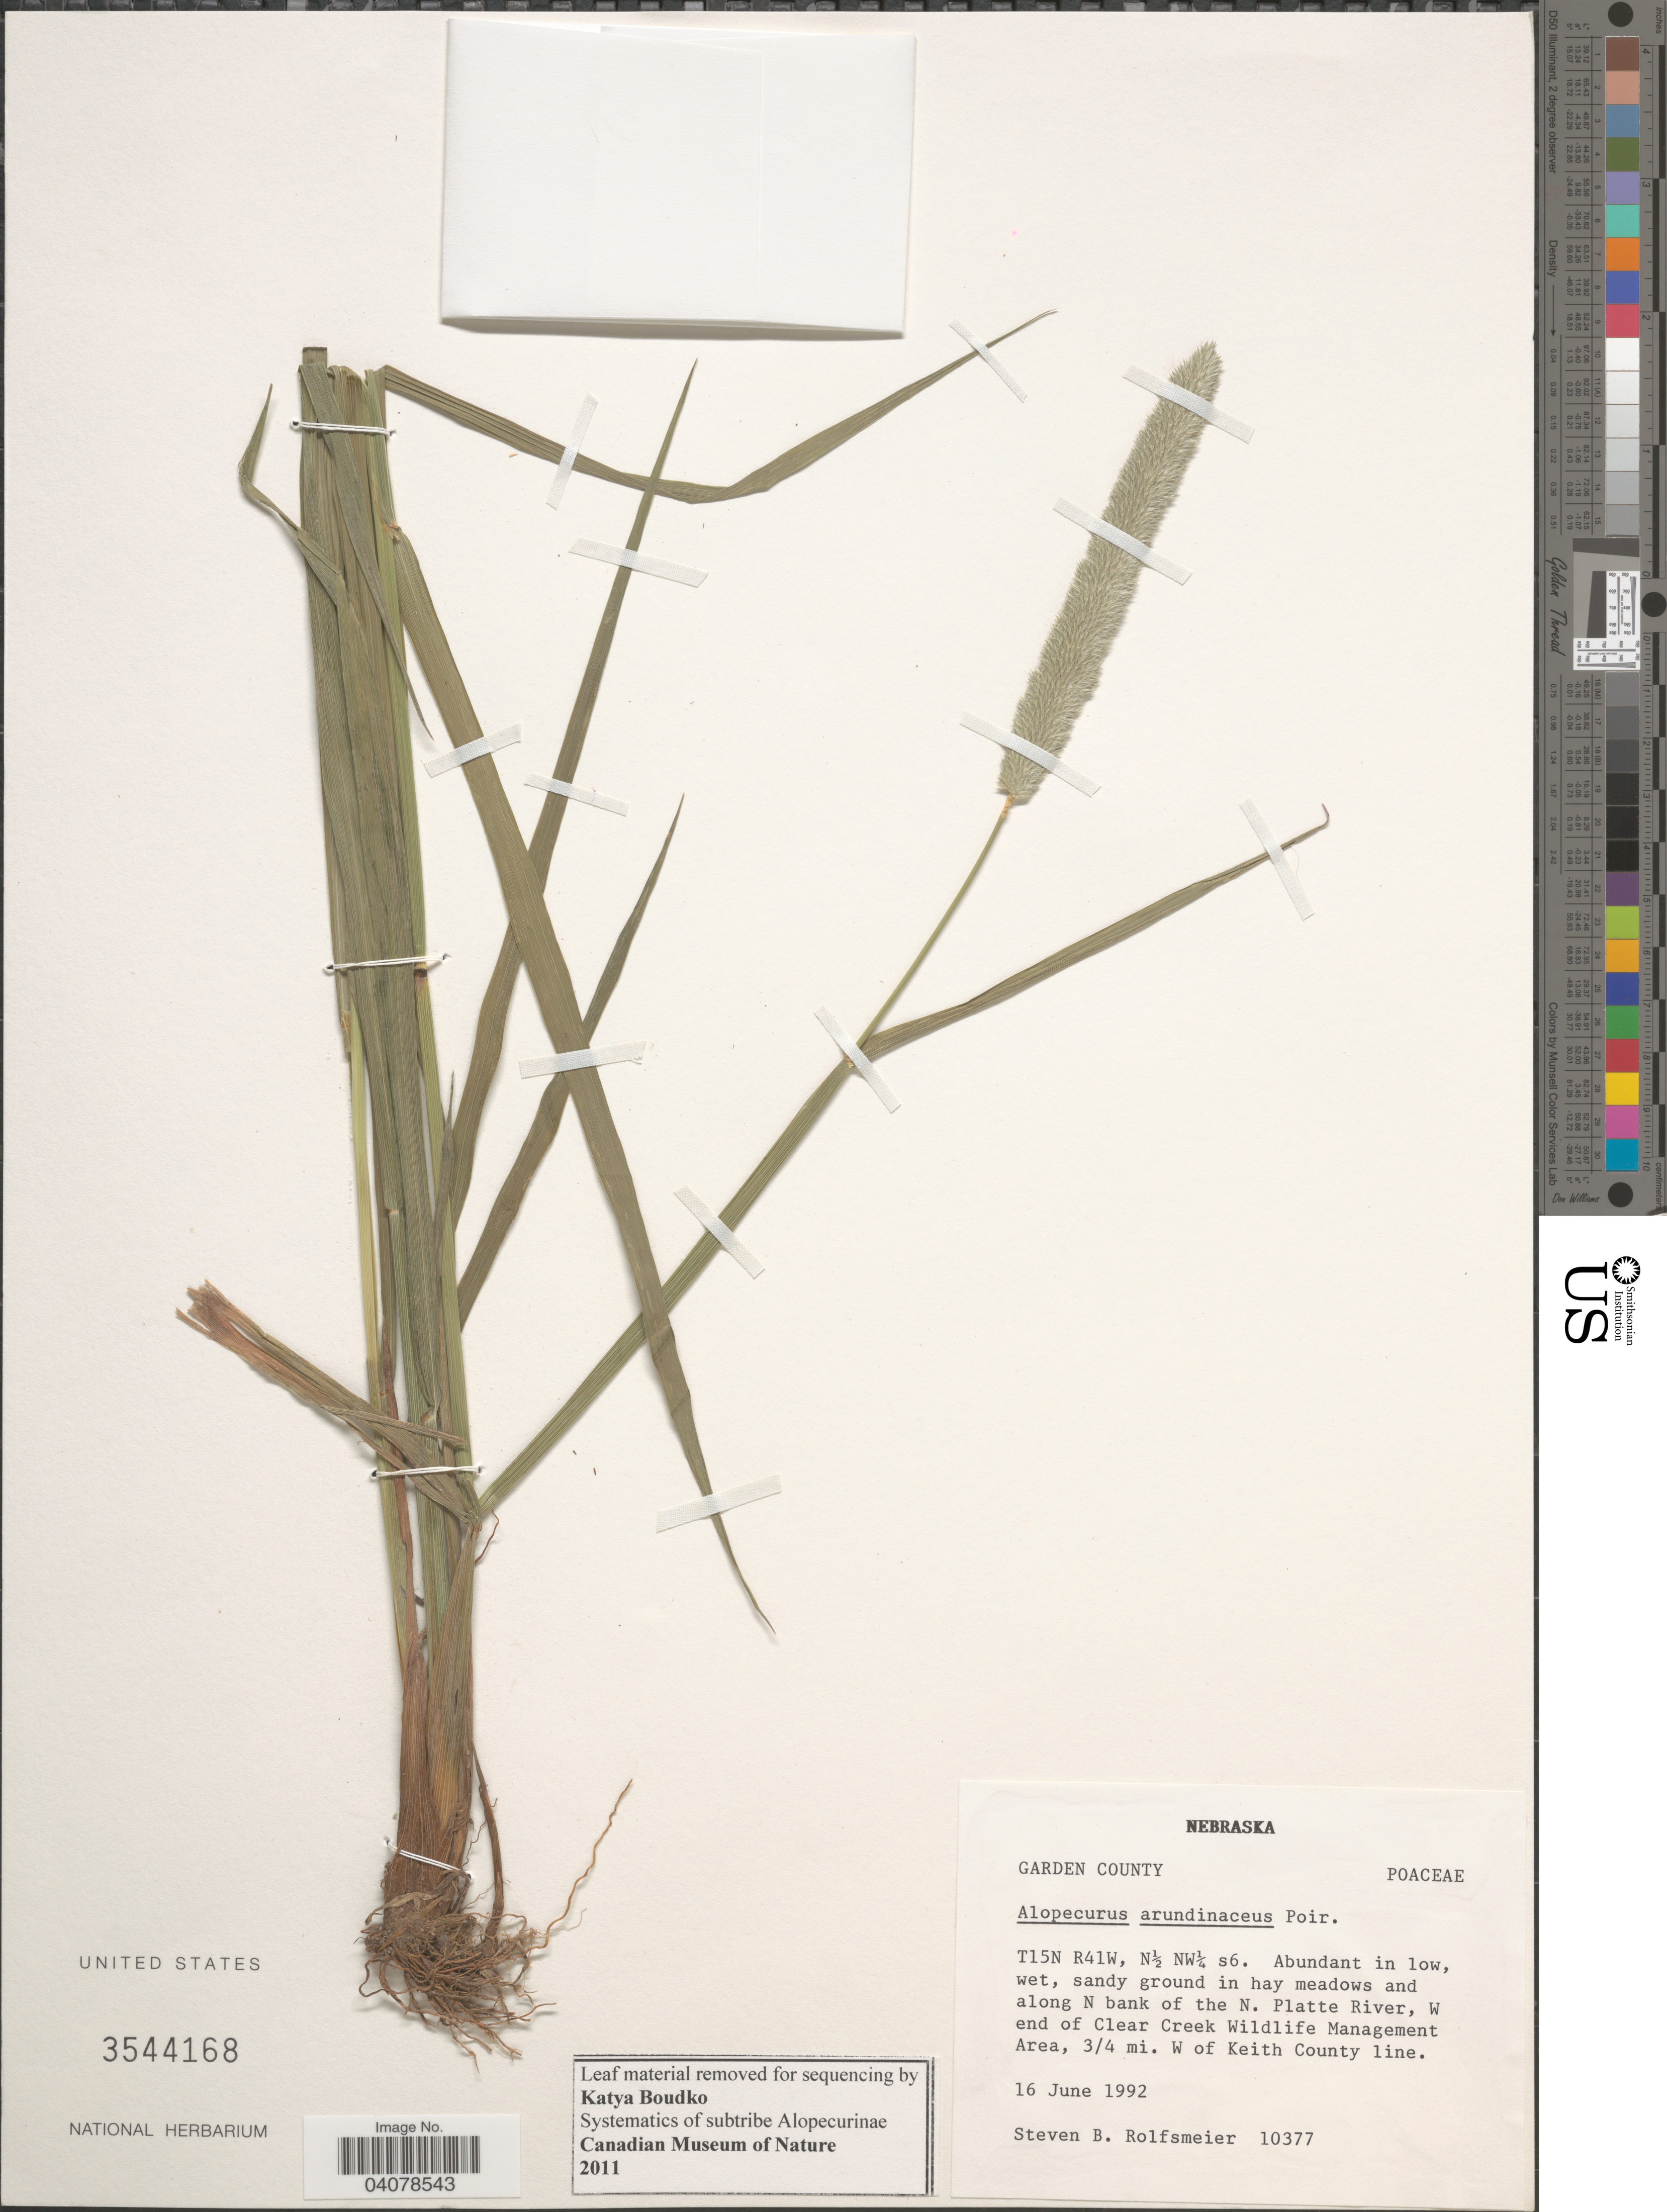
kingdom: Plantae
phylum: Tracheophyta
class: Liliopsida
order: Poales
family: Poaceae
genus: Alopecurus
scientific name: Alopecurus arundinaceus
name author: Poir.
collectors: S. Rolfsmeier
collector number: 10377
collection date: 1992-06-16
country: United States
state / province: Nebraska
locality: Garden County. T15N R41W, N1/2 NW1/4 s6. Abundant in low wet, sandy ground in hay meadows and along N bank of the N. Platte River, W end of Clear Creek Wildlife Management Are, 3/4 mi. W of Keith County line.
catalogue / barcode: US 3544168